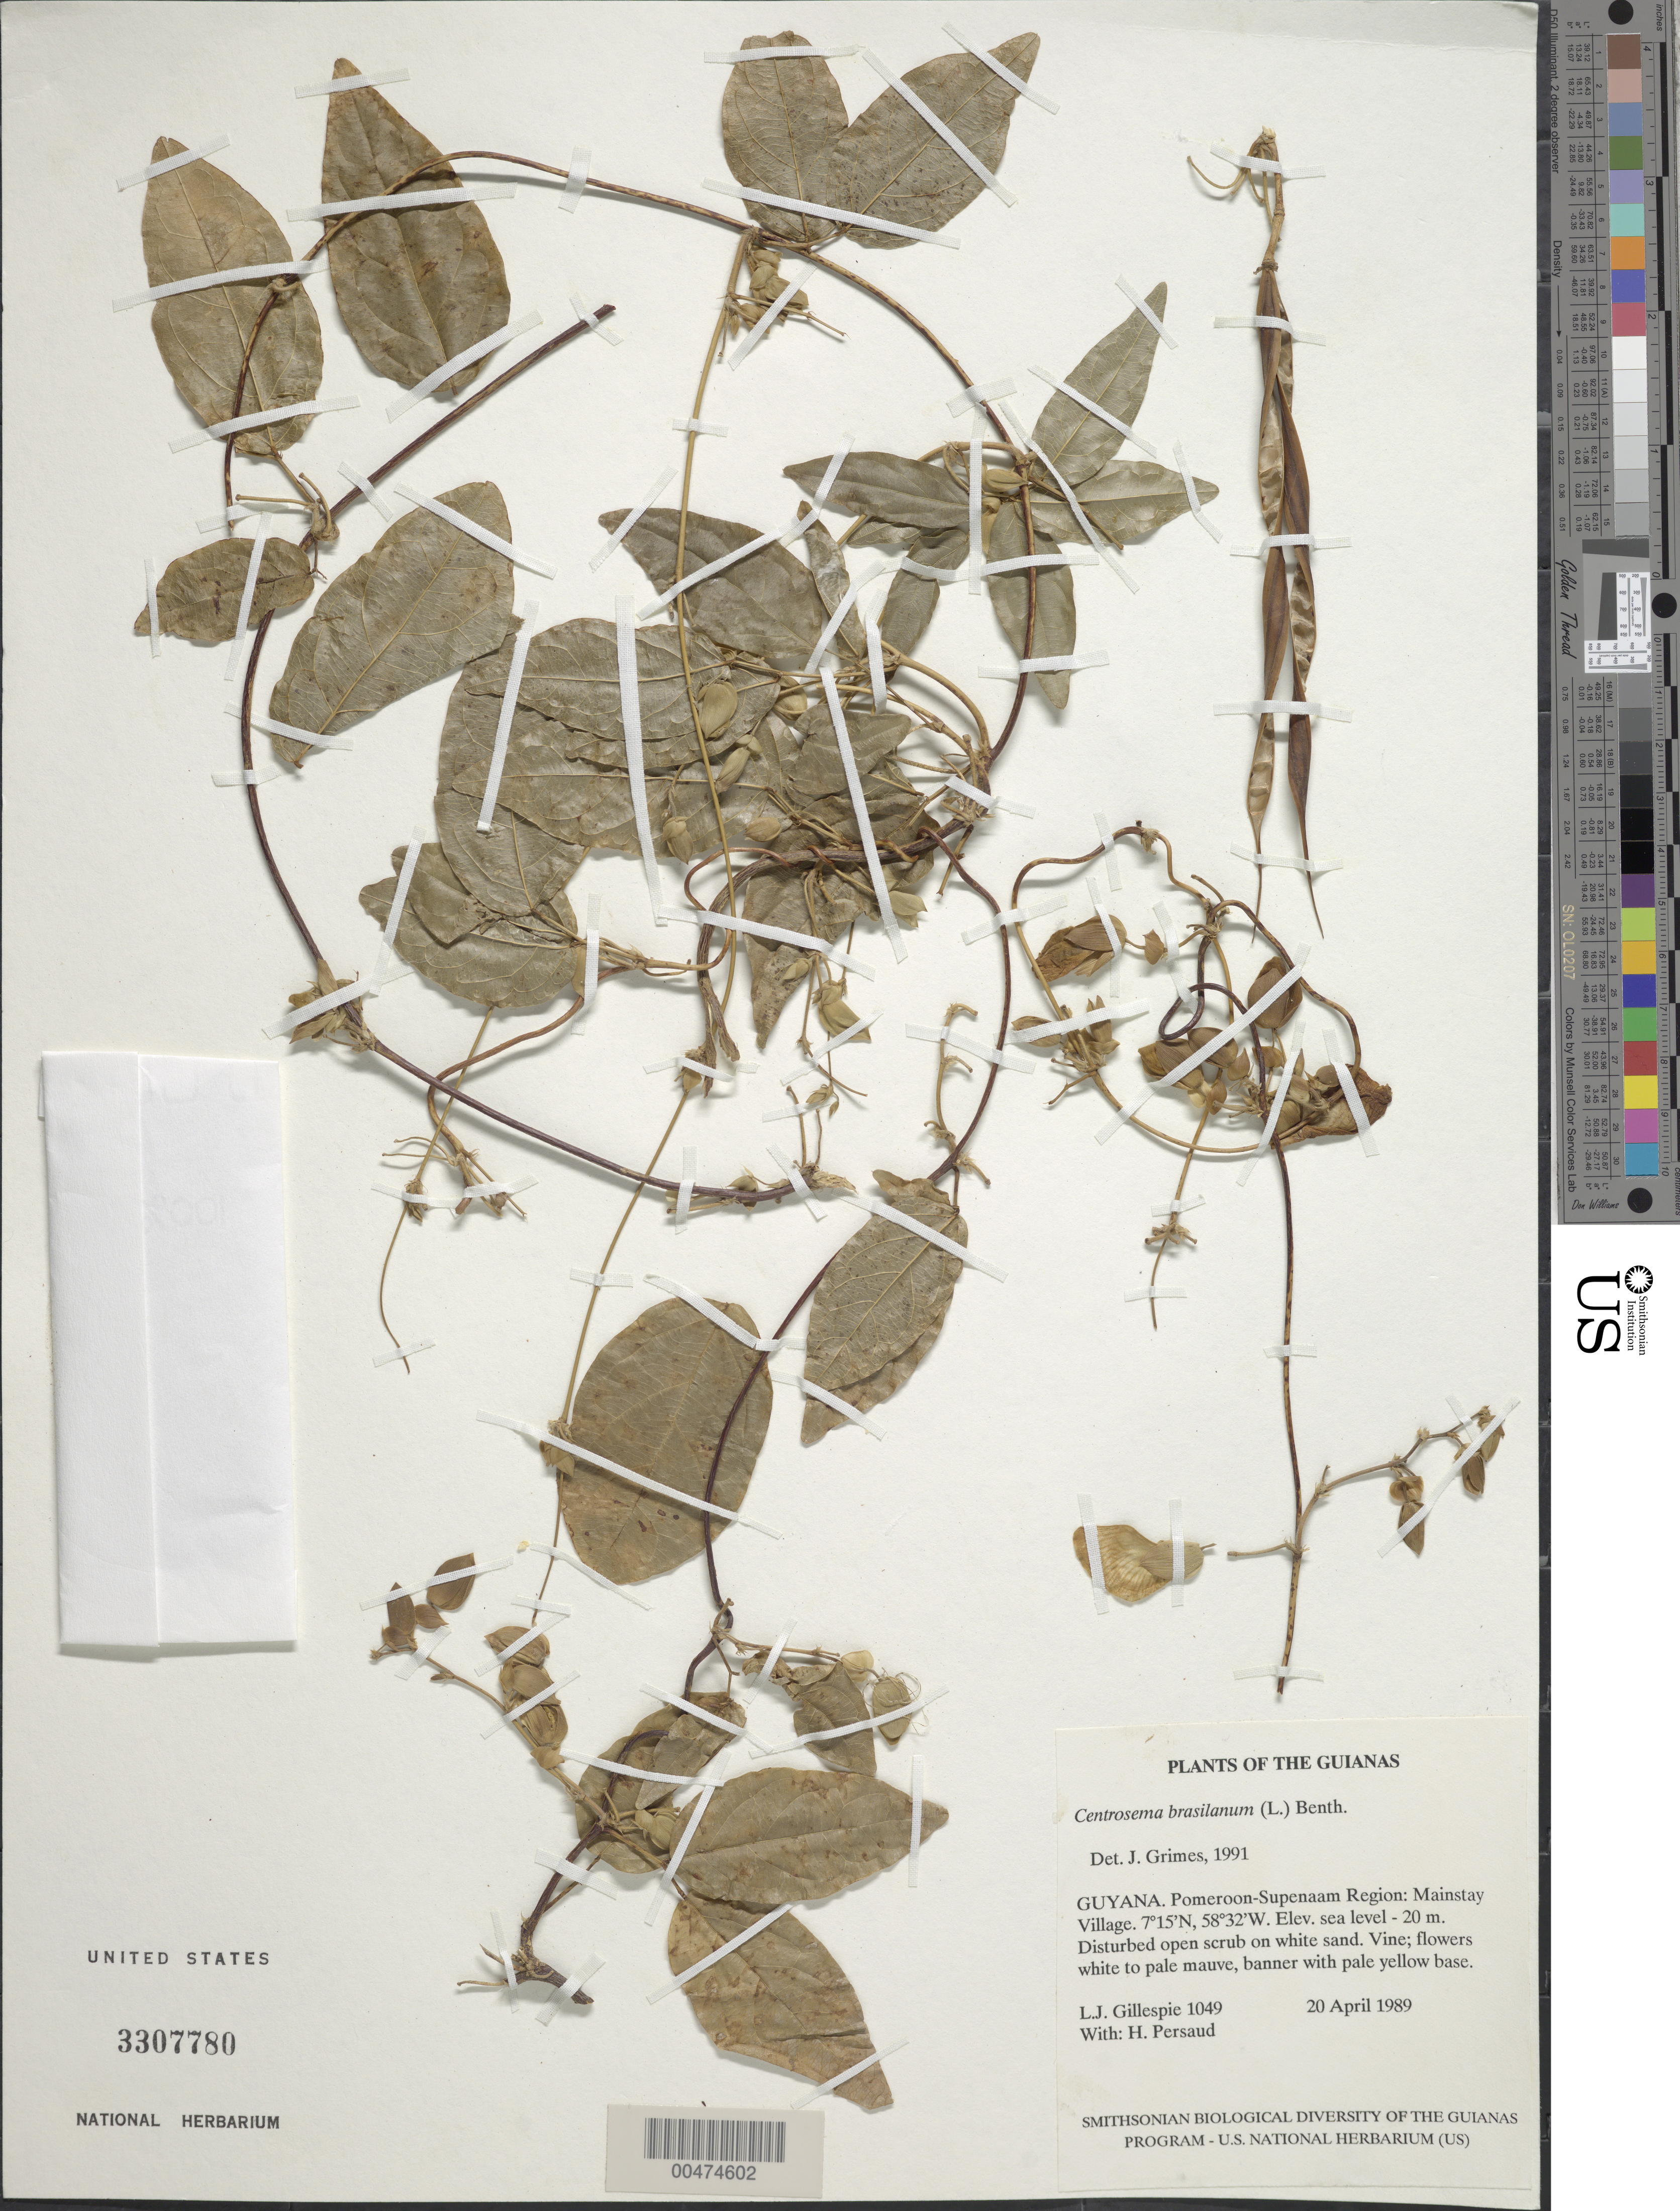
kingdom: Plantae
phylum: Tracheophyta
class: Magnoliopsida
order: Fabales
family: Fabaceae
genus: Centrosema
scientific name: Centrosema brasilianum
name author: (L.) Benth.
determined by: Grimes, J.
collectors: L. J. Gillespie & H. Persaud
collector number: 1049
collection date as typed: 20 April 1989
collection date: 1989-04-20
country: Guyana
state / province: Pomeroon-Supenaam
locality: Mainstay Village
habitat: Disturbed open scrub on white sand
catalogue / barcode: US 3307780